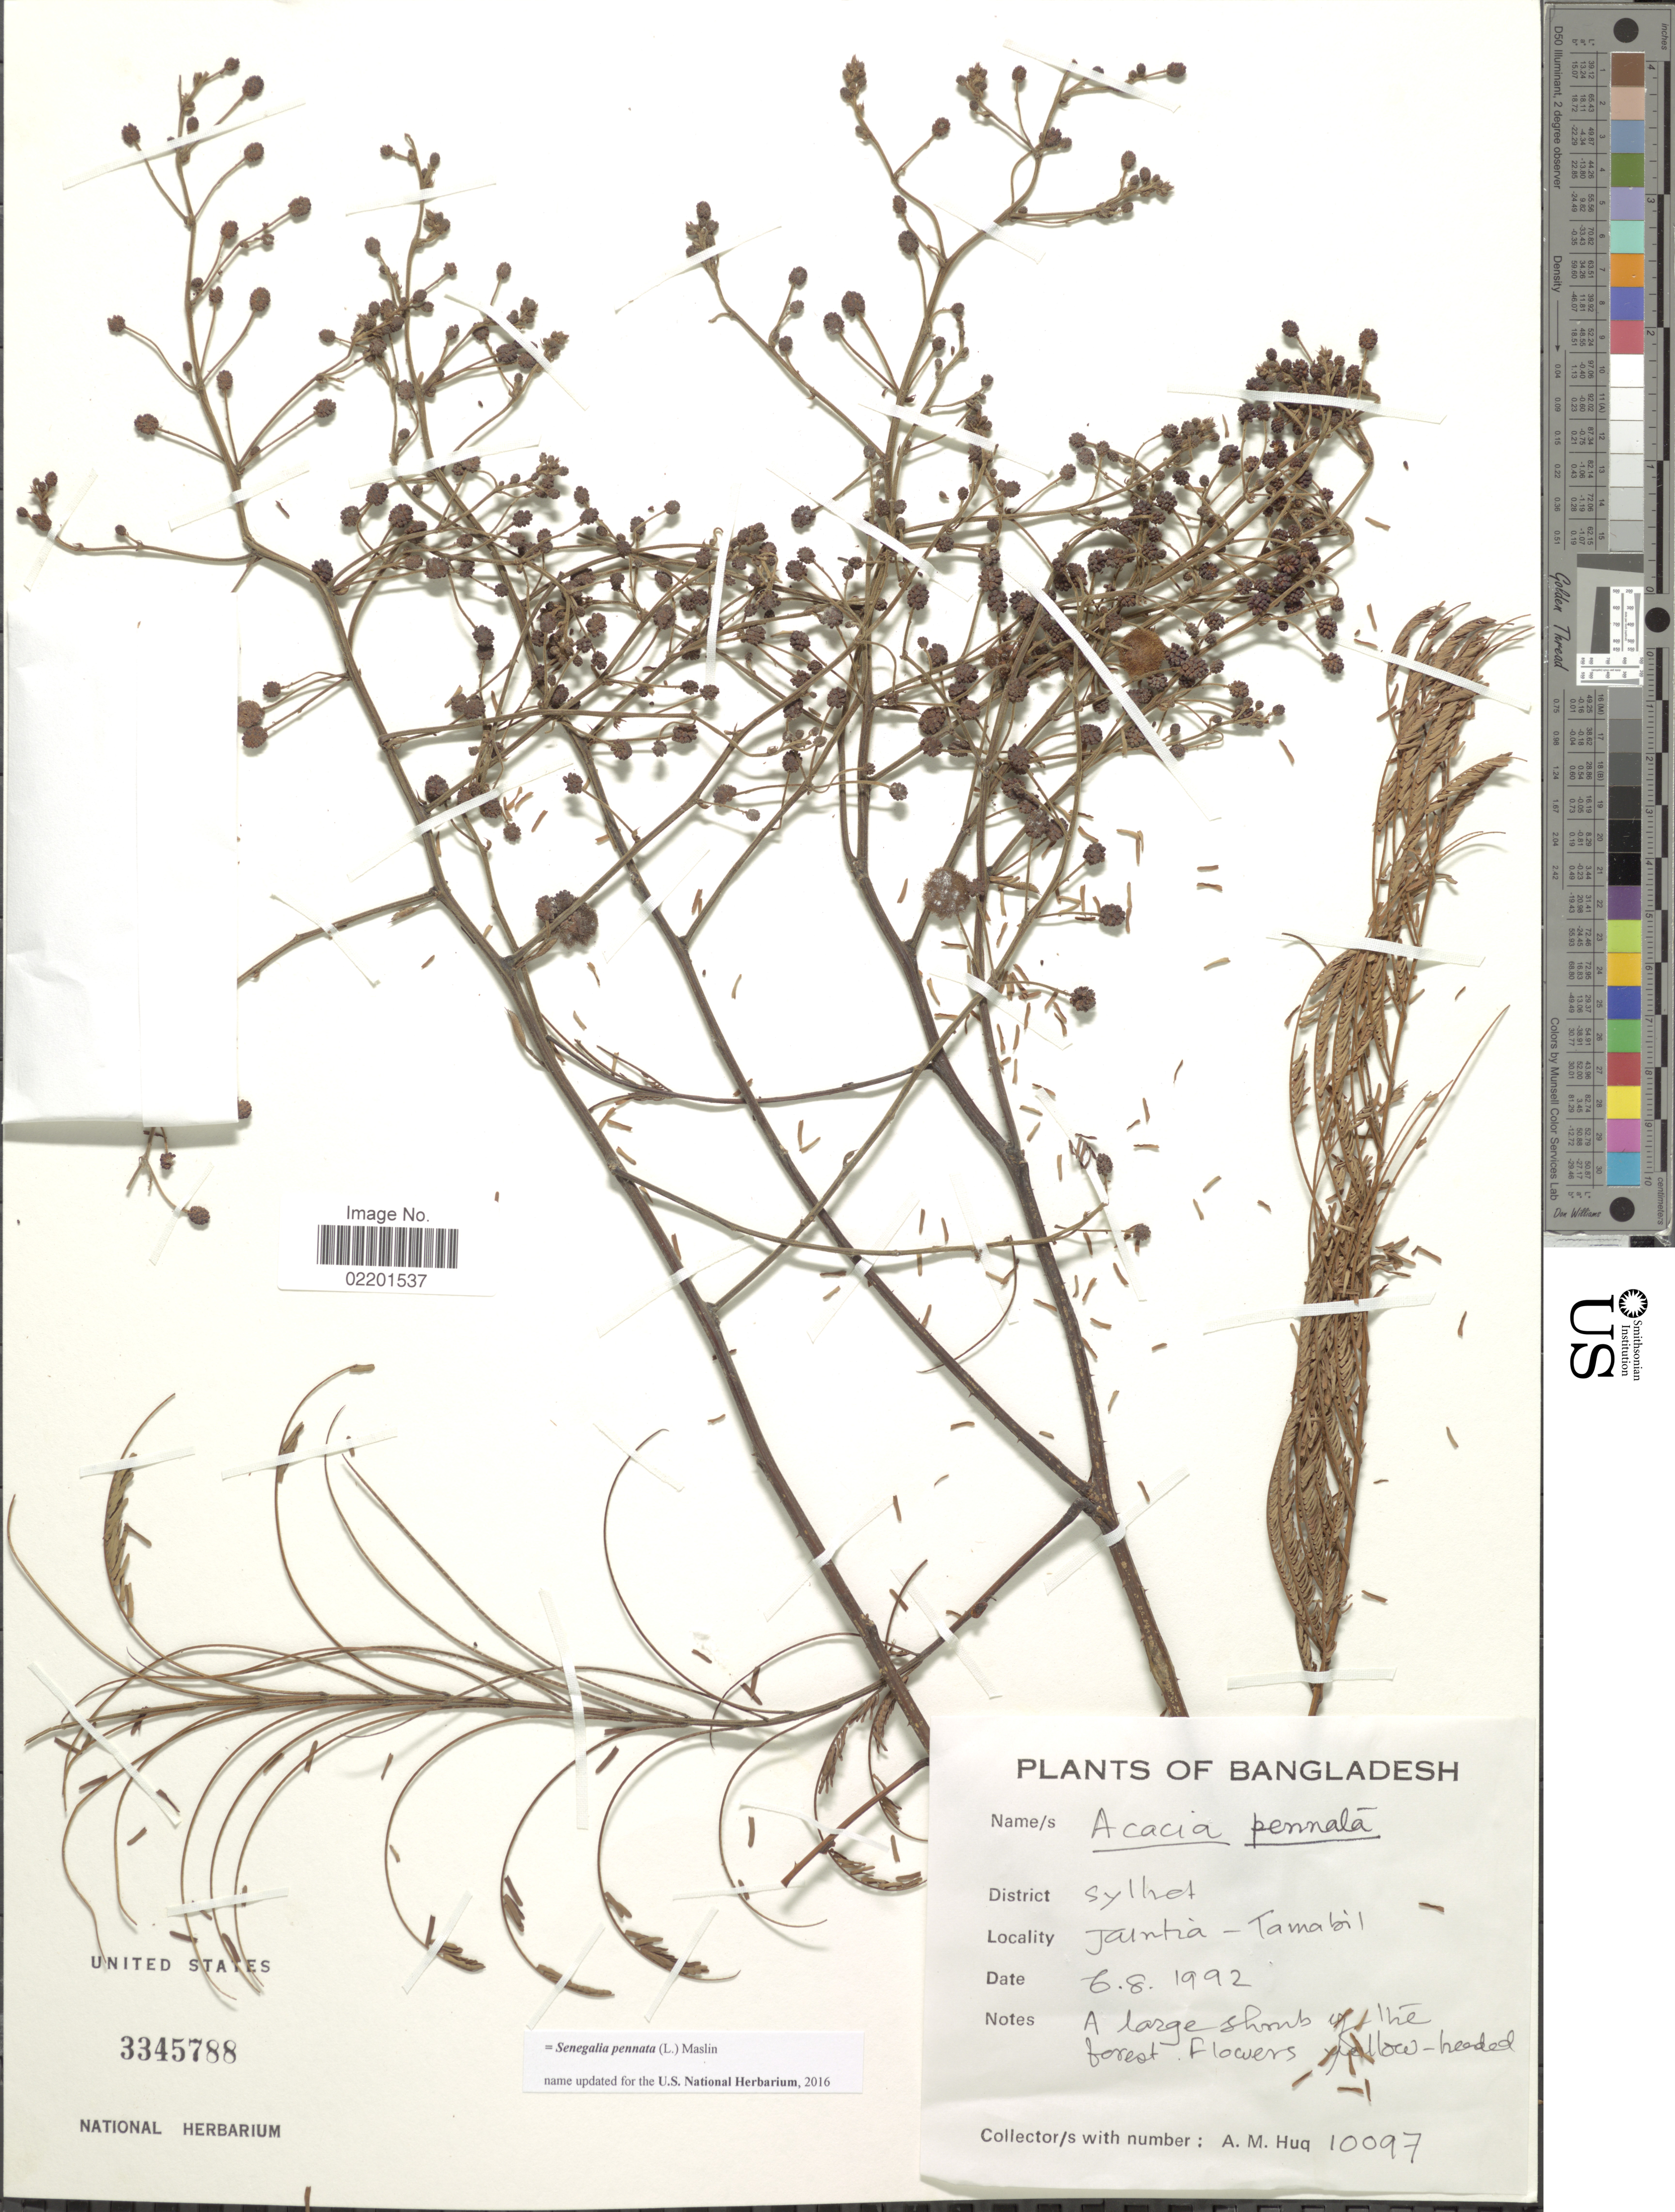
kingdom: Plantae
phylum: Tracheophyta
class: Magnoliopsida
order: Fabales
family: Fabaceae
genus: Senegalia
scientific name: Senegalia pennata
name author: (L.) Maslin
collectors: A. M. Huq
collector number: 10097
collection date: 1992-08-06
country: Bangladesh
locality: Jaintia - Tamabil. [interpreted]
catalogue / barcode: US 3345788